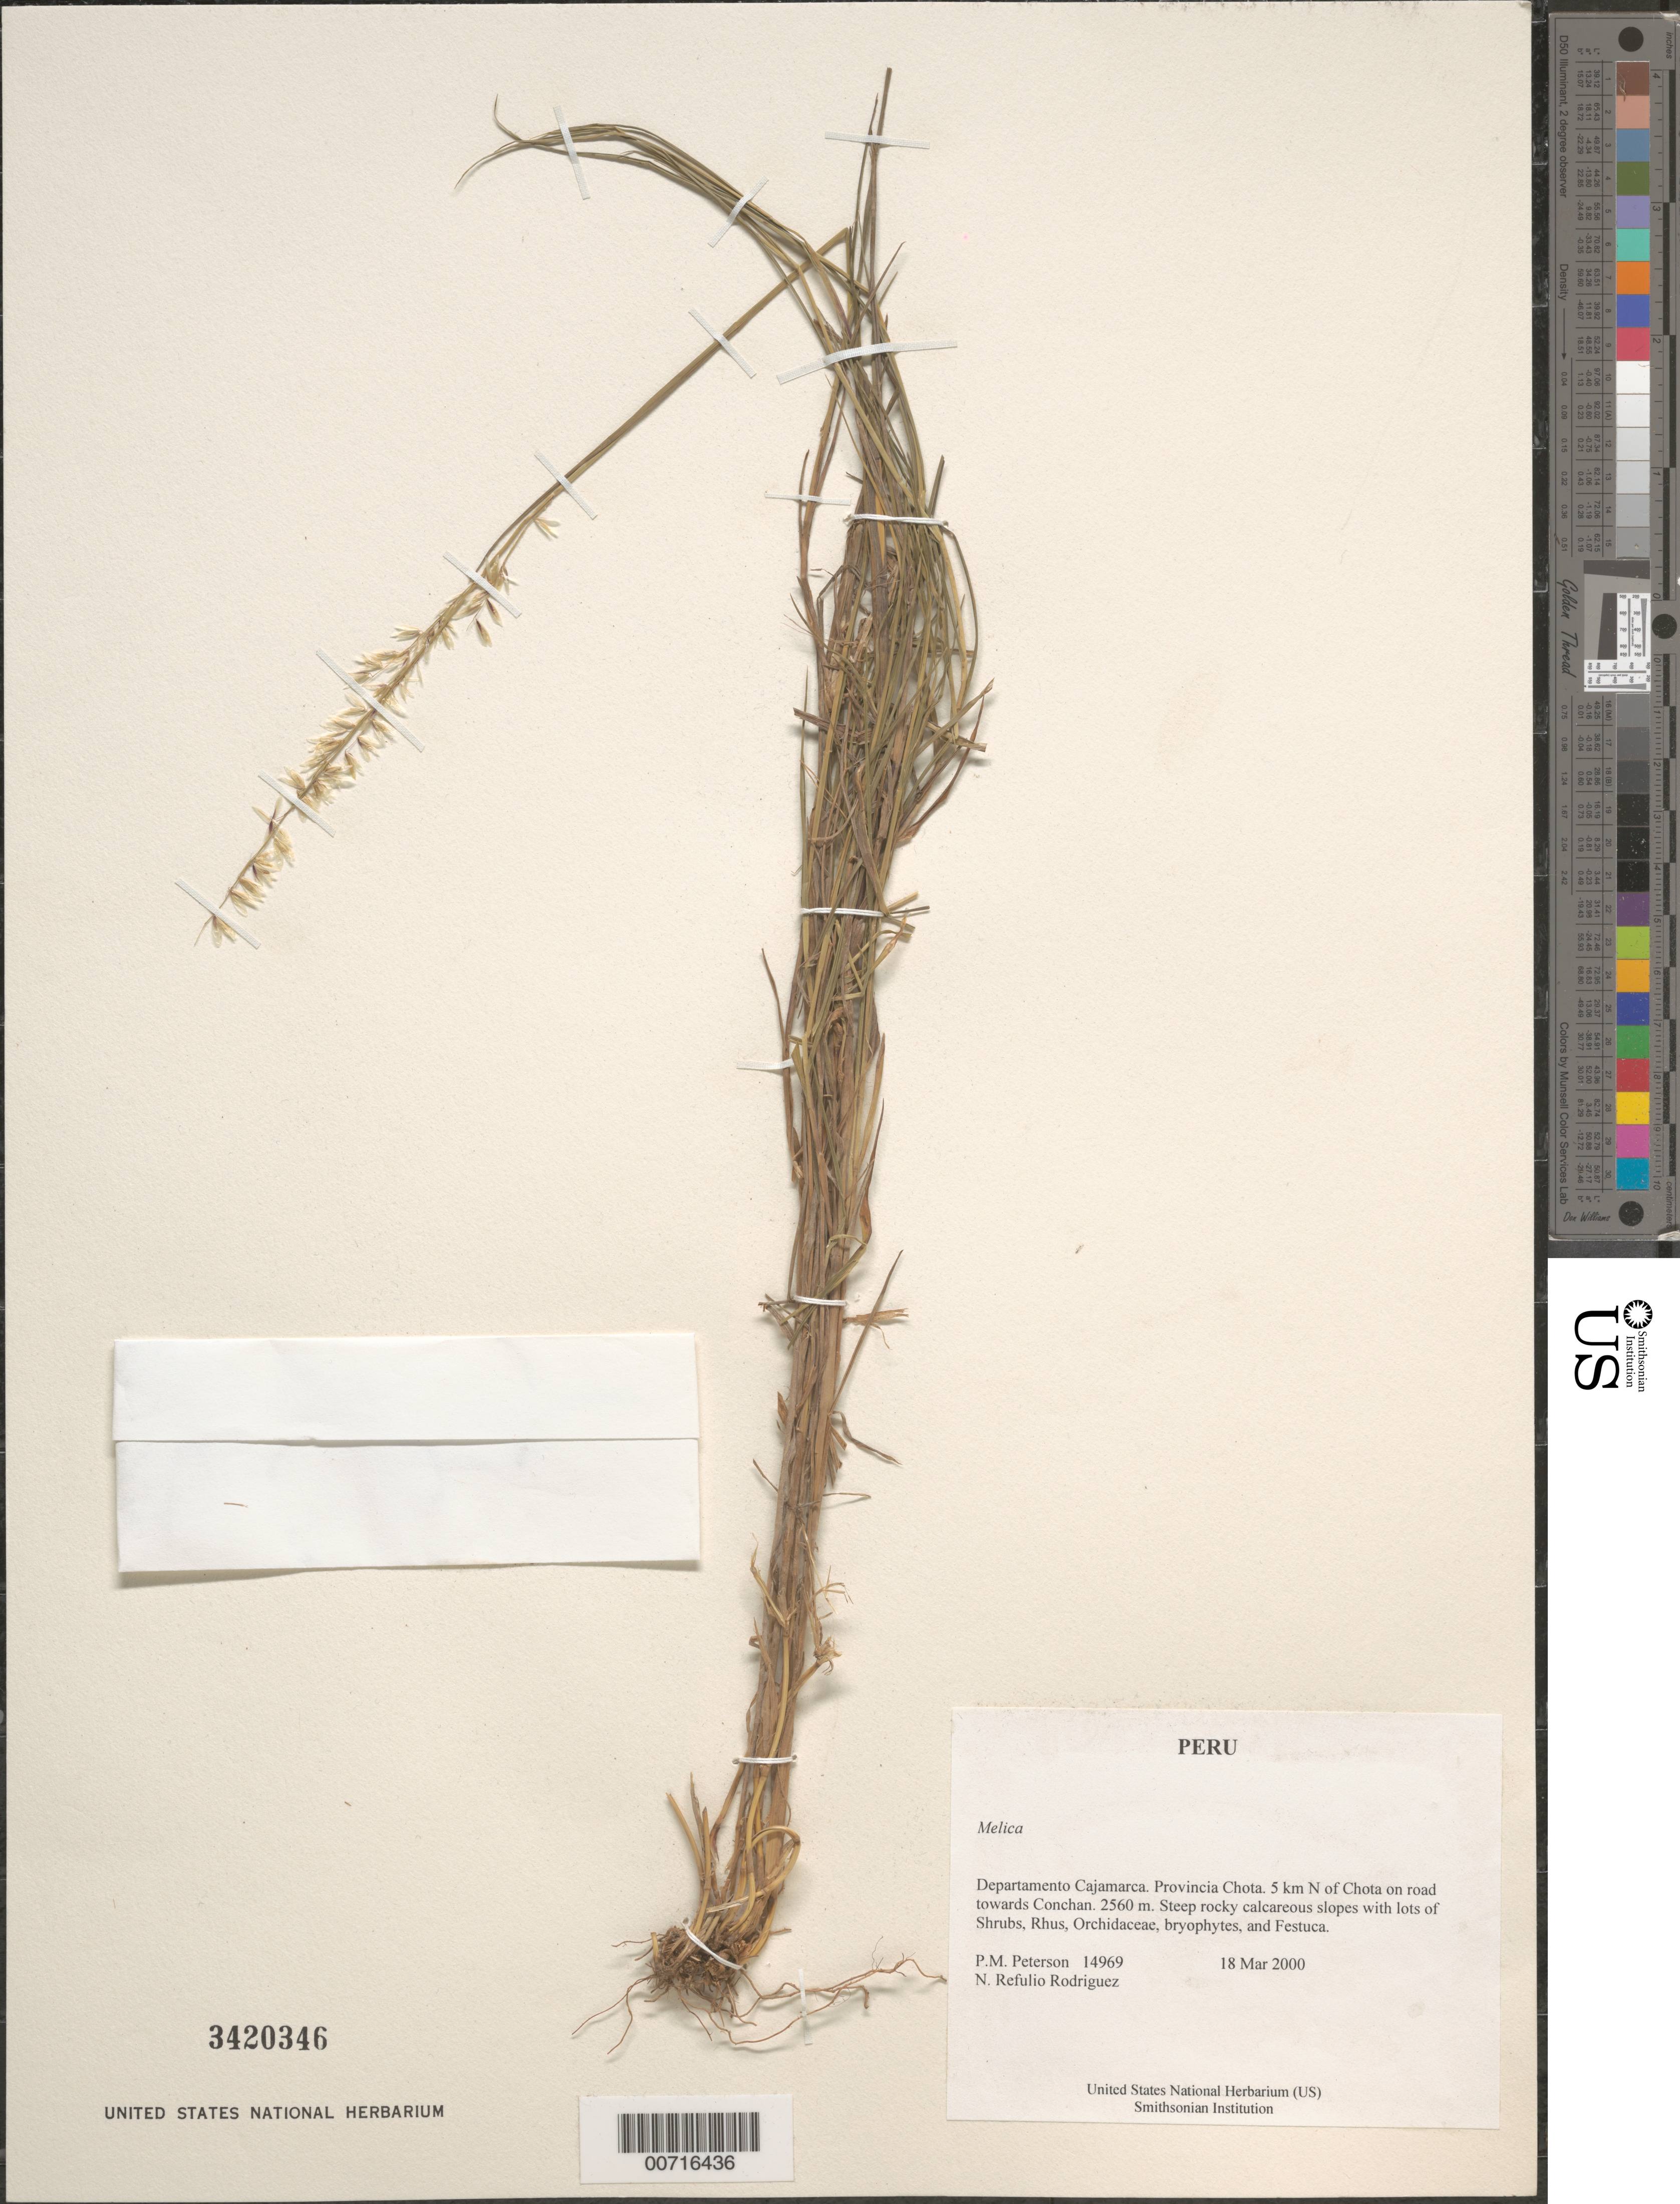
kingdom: Plantae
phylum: Tracheophyta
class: Liliopsida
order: Poales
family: Poaceae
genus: Melica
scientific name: Melica sp.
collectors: P. M. Peterson & N. Refulio-Rodríguez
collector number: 14969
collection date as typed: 18 Mar 2000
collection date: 2000-03-18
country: Peru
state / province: Cajamarca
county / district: Chota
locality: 5 km N of Chota on road towards Conchan.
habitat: Steep rocky calcareous slopes with lots of Shrubs, Rhus, Orchidaceae, bryophytes, and Festuca.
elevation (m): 2560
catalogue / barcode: US 3420346